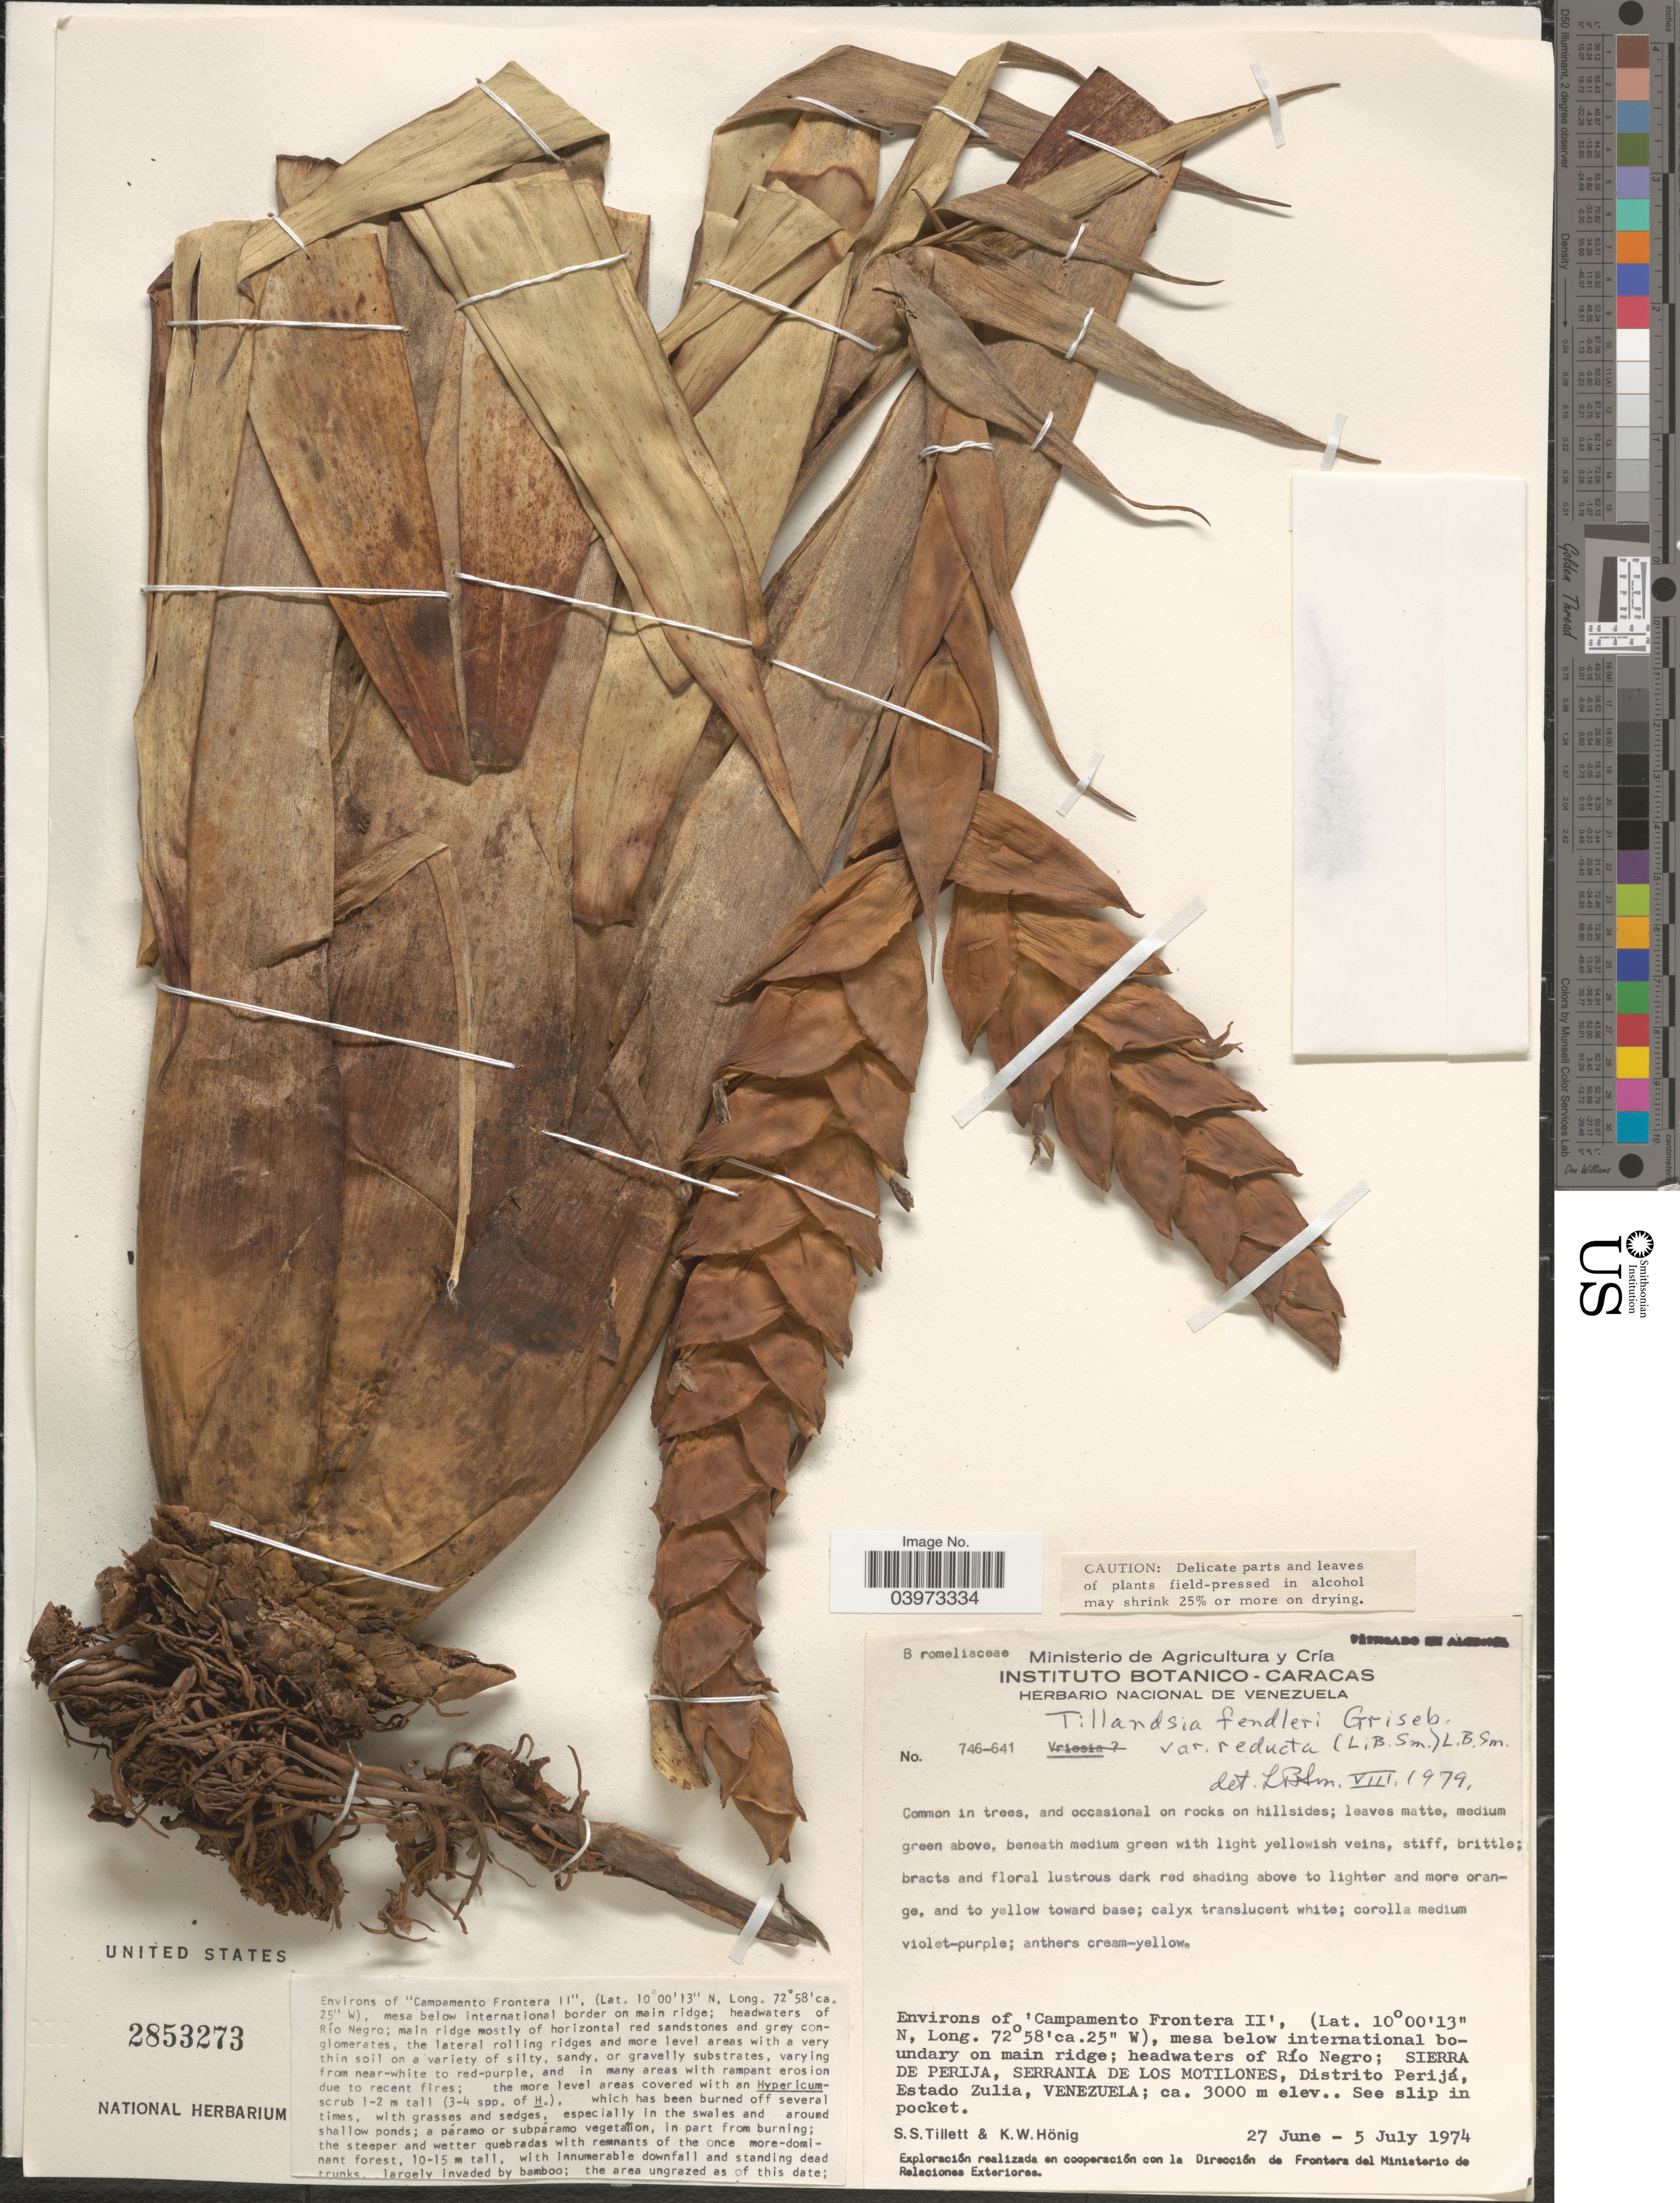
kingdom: Plantae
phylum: Tracheophyta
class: Liliopsida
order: Poales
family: Bromeliaceae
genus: Tillandsia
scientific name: Tillandsia fendleri var. reducta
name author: (L.B. Sm.) L.B. Sm.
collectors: S. S. Tillett & K. Hönig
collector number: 746-641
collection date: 1974-06-27/1974-07-05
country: Venezuela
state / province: Zulia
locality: Environs of 'Campamento Frontera II', mesa below international boundary on main ridge; headwaters of Río Negro; Sierra de Perija, Serrania de Los Motilones, Distrito Perijá.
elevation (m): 3000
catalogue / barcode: US 2853273